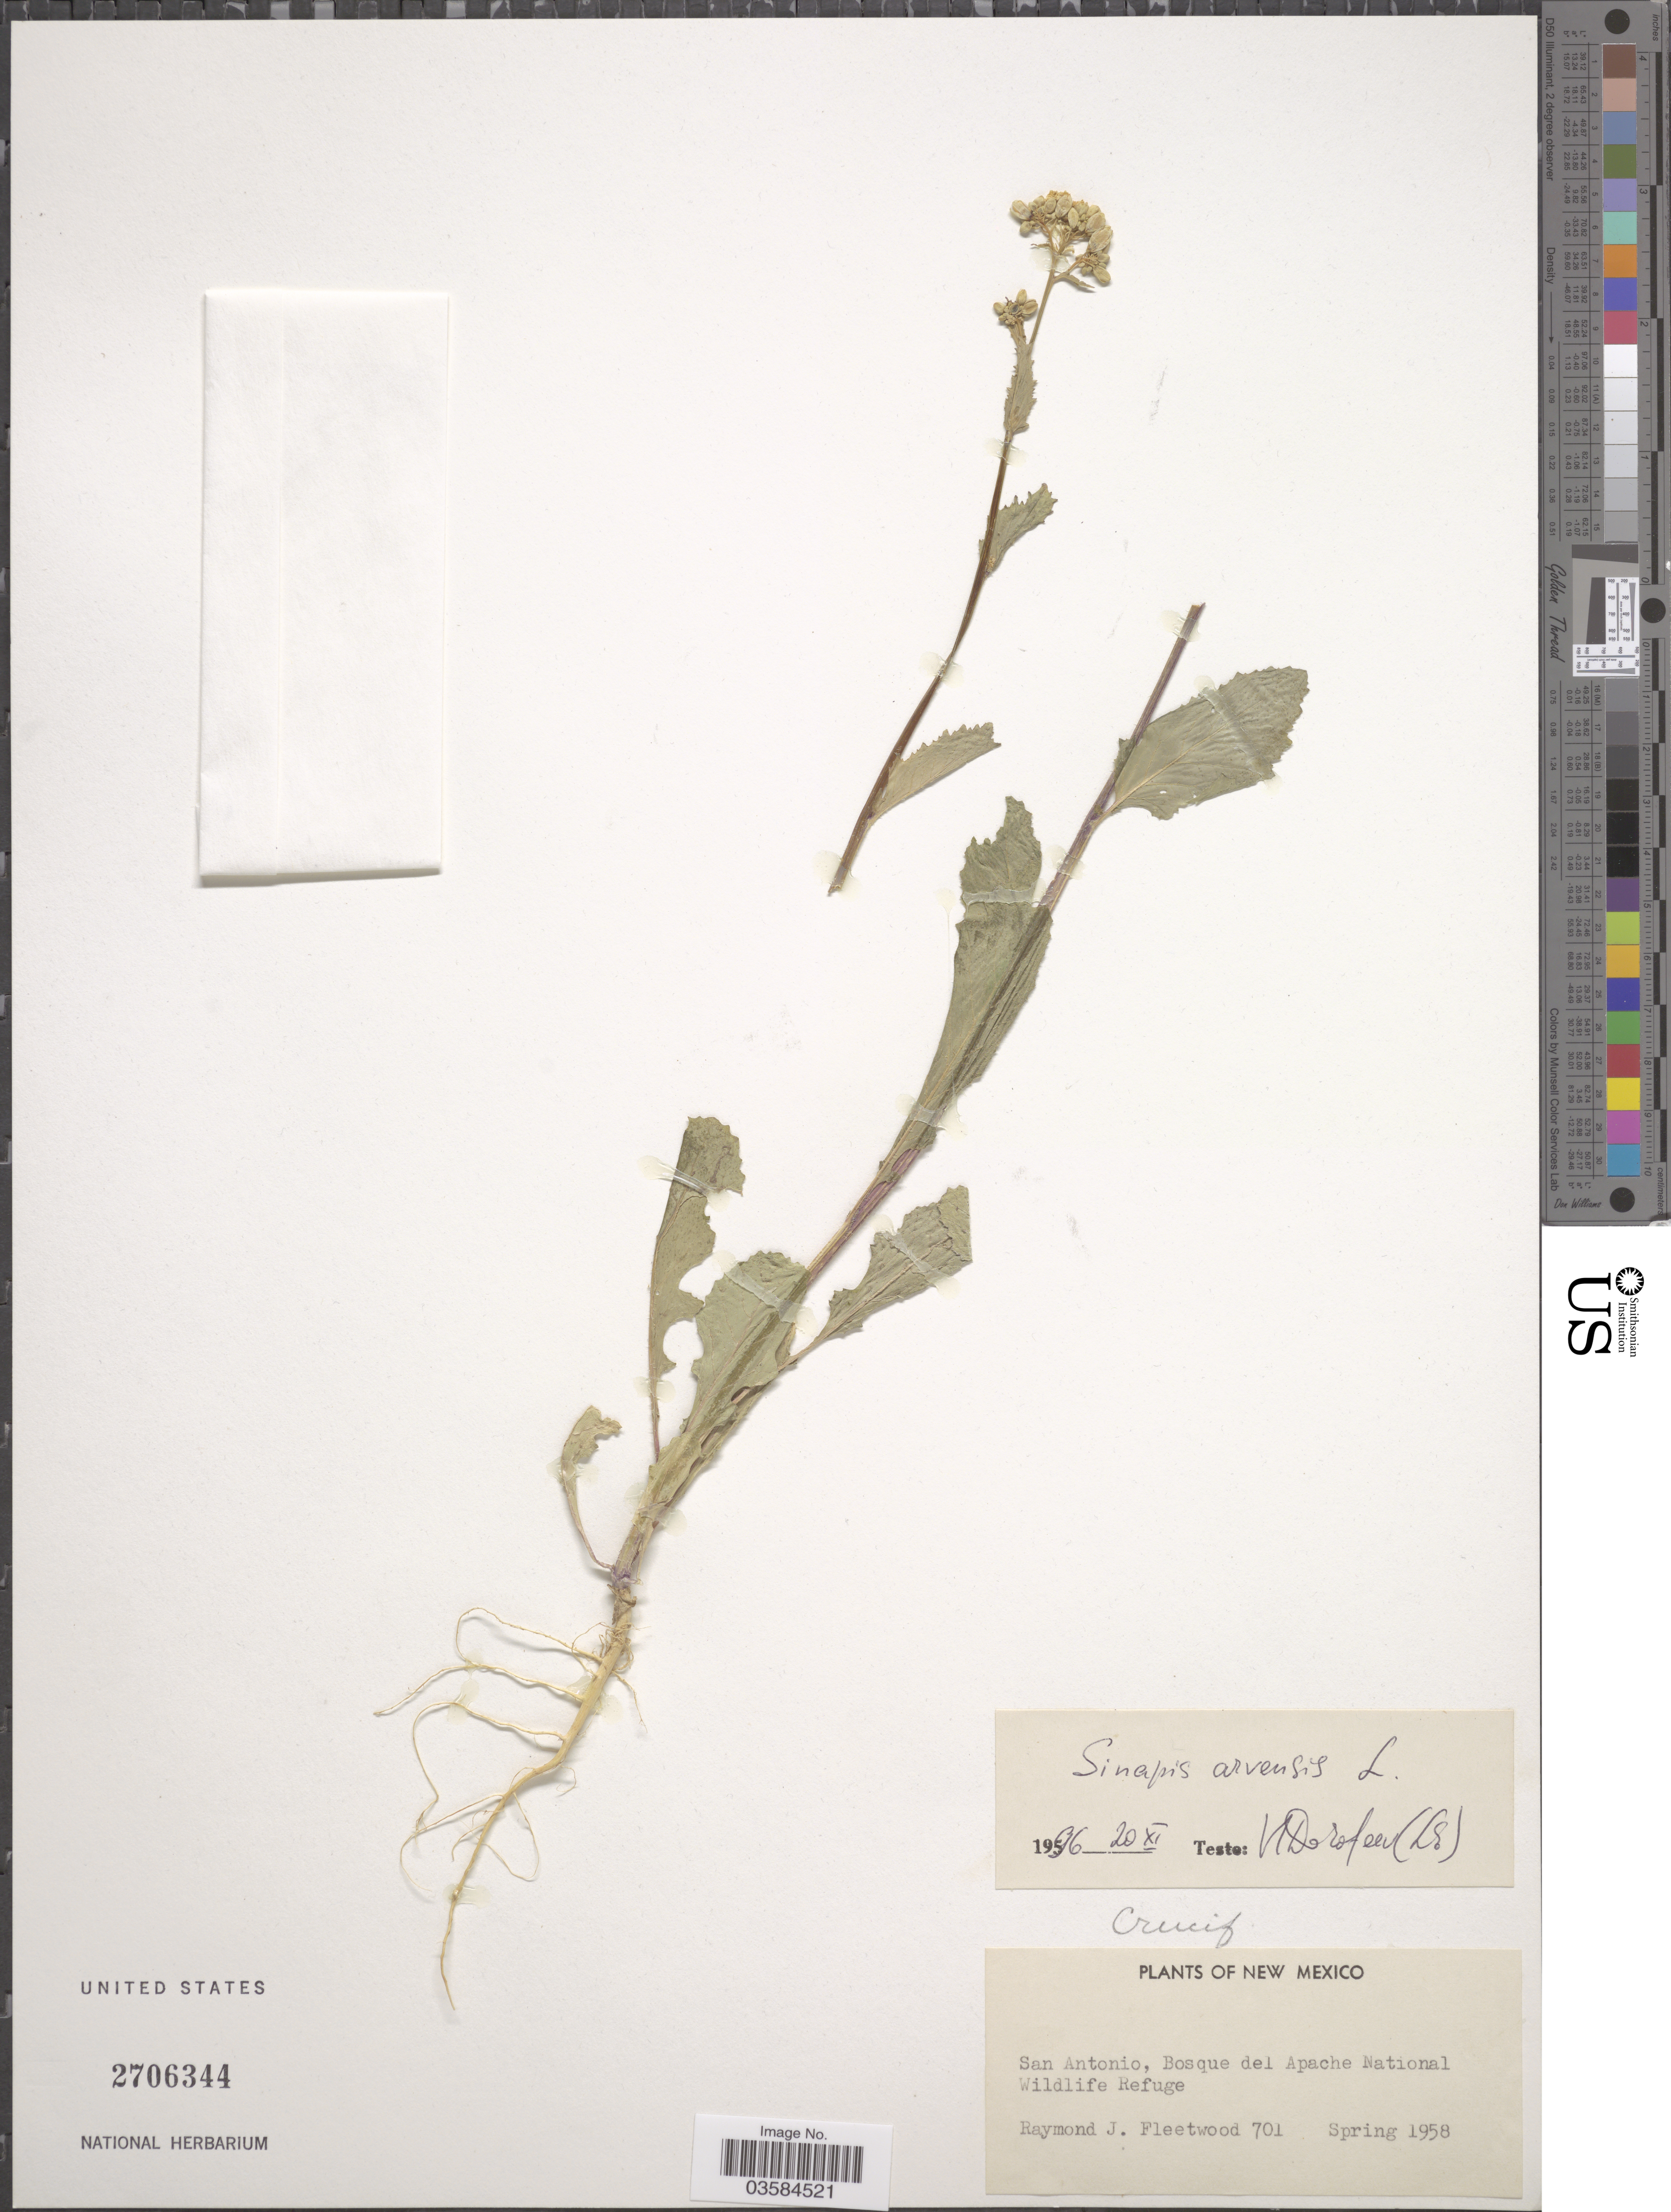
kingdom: Plantae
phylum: Tracheophyta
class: Magnoliopsida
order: Brassicales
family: Brassicaceae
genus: Sinapis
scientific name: Sinapis alba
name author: L.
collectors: R. J. Fleetwood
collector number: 701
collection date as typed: Spring 1958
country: United States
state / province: New Mexico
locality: San Antonio, Bosque del Apache National Wildlife Refuge.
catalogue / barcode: US 2706344